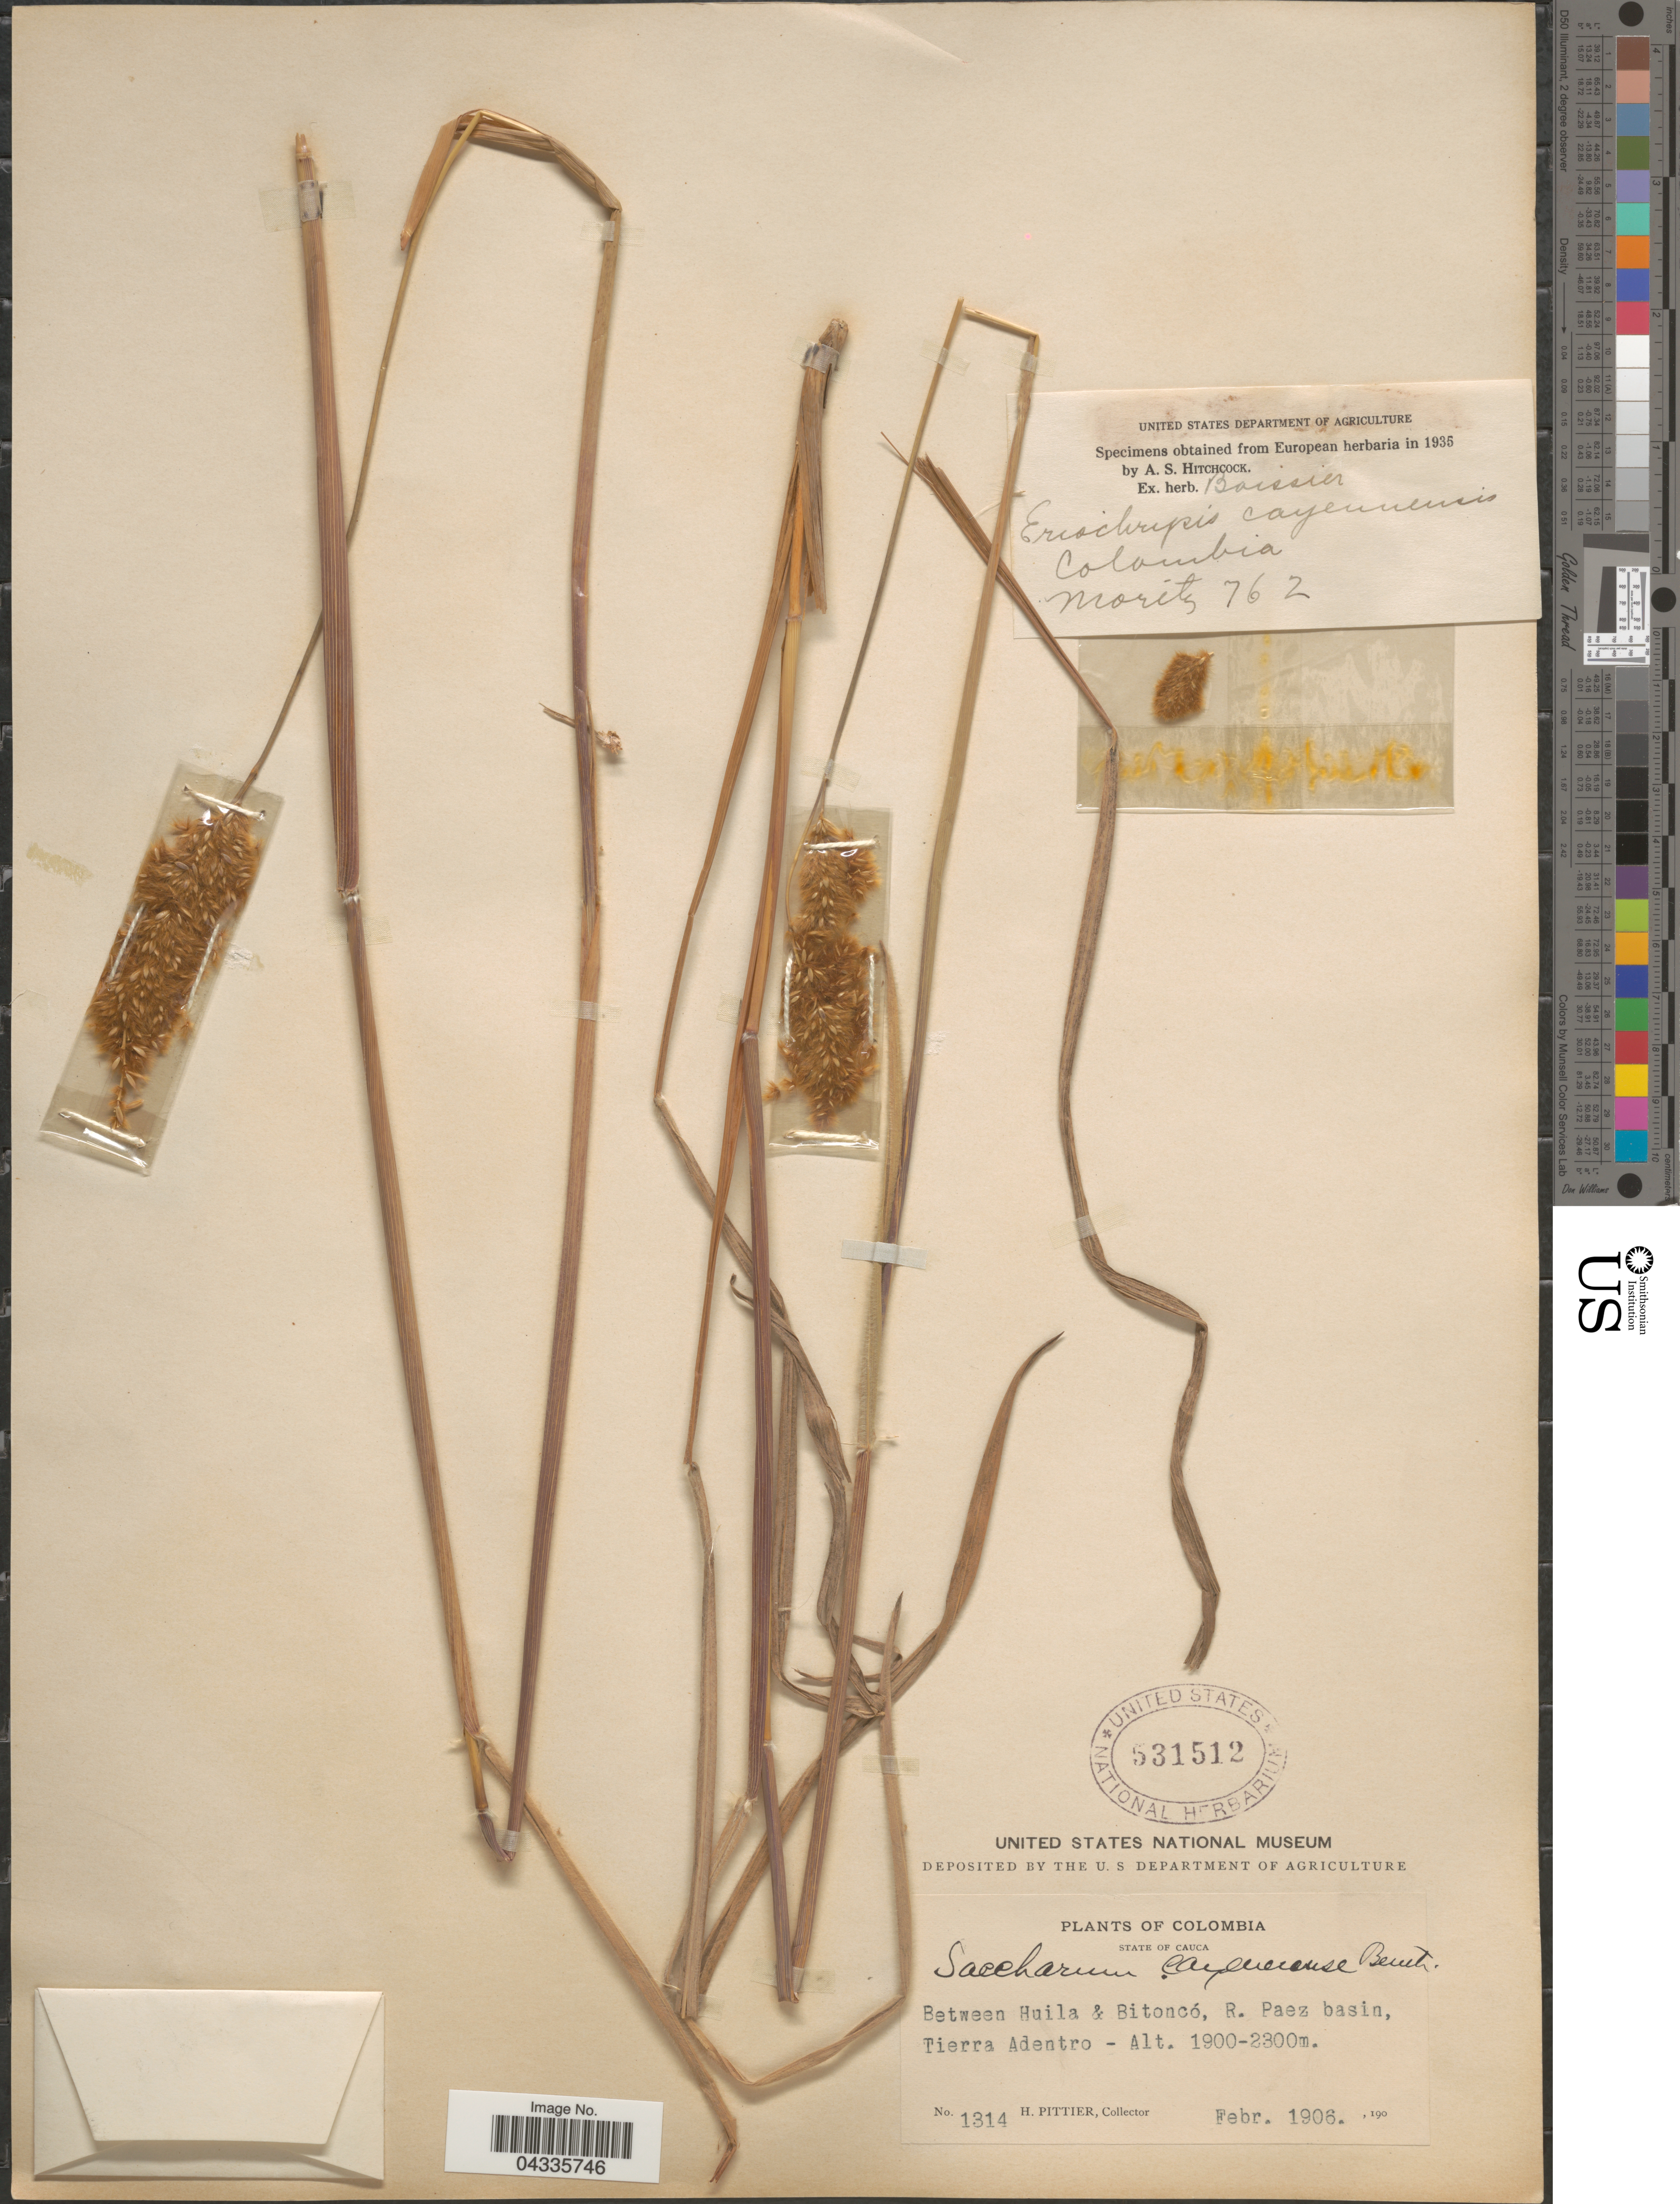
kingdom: Plantae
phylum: Tracheophyta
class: Liliopsida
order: Poales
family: Poaceae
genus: Eriochrysis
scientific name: Eriochrysis cayennensis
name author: P. Beauv.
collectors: Moritz, --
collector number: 762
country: Colombia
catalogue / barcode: US 531512-2